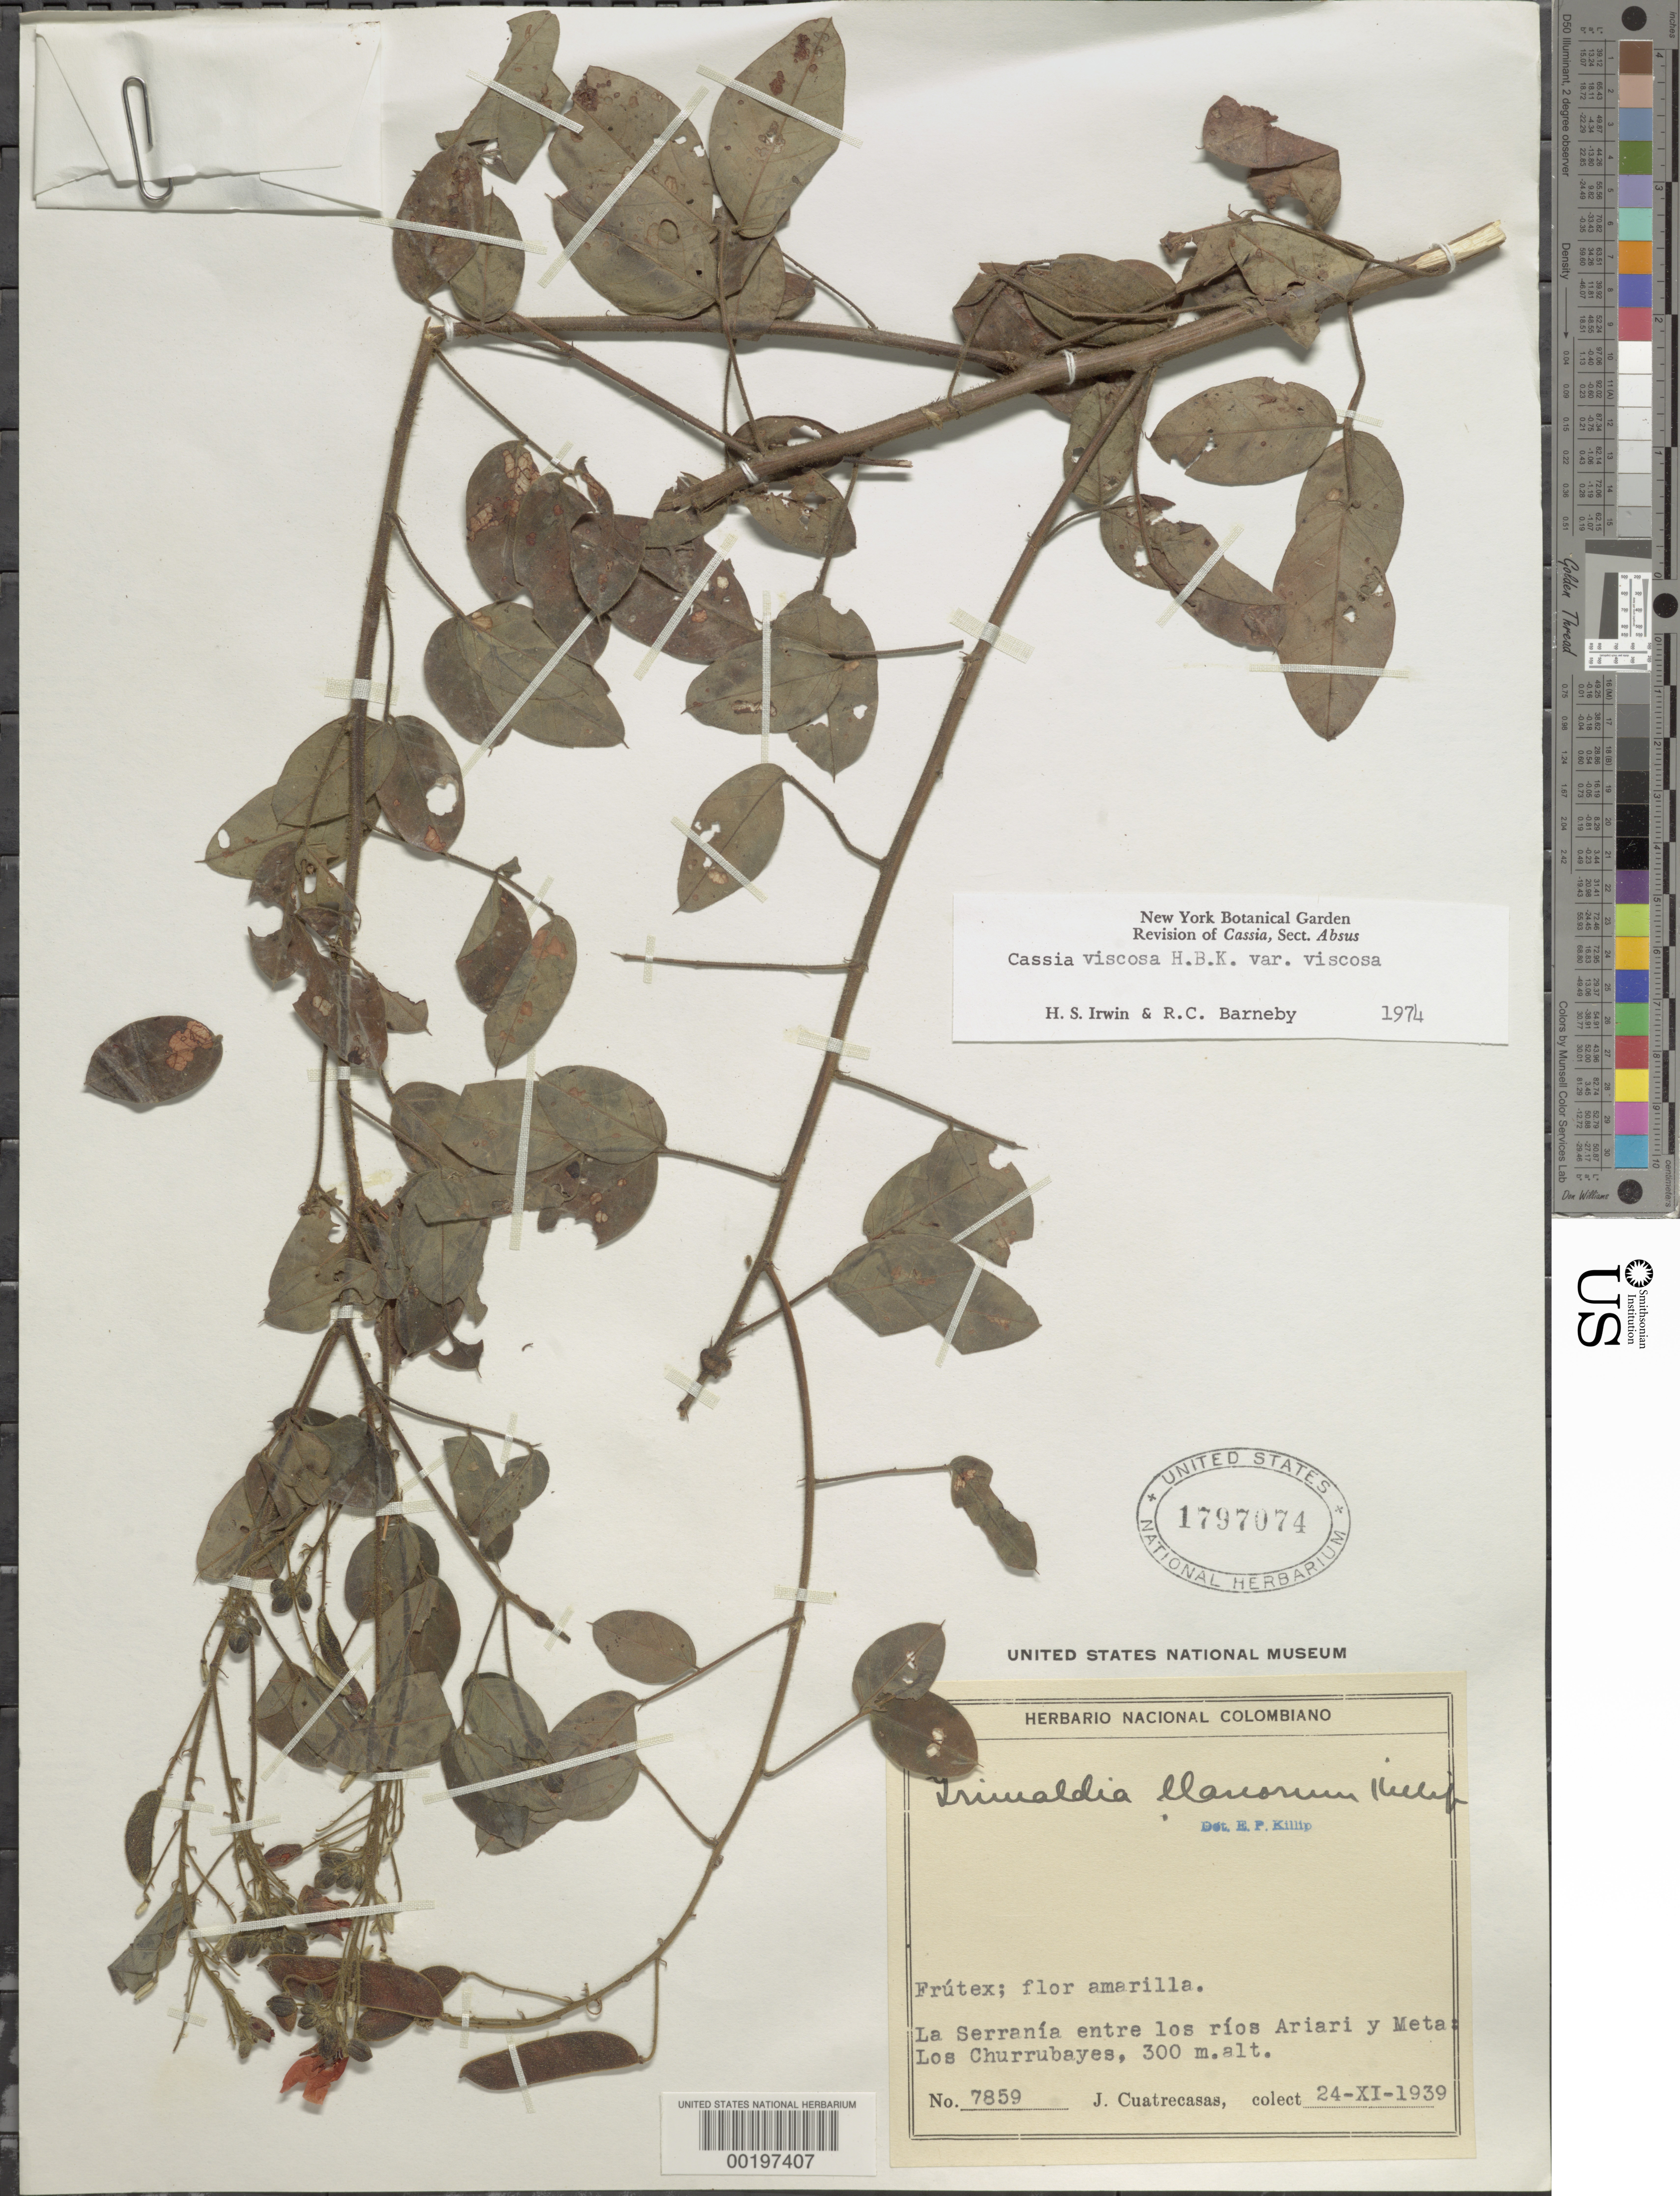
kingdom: Plantae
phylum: Tracheophyta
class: Magnoliopsida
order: Fabales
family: Fabaceae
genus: Chamaecrista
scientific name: Chamaecrista viscosa var. viscosa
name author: (Kunth) H.S. Irwin & Barneby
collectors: J. Cuatrecasas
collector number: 7859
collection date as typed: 24 Nov 1939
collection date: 1939-11-24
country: Colombia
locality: La Serrania entre los Rios Ariari y Meta: los Churrubayes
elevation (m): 300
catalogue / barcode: US 1797074